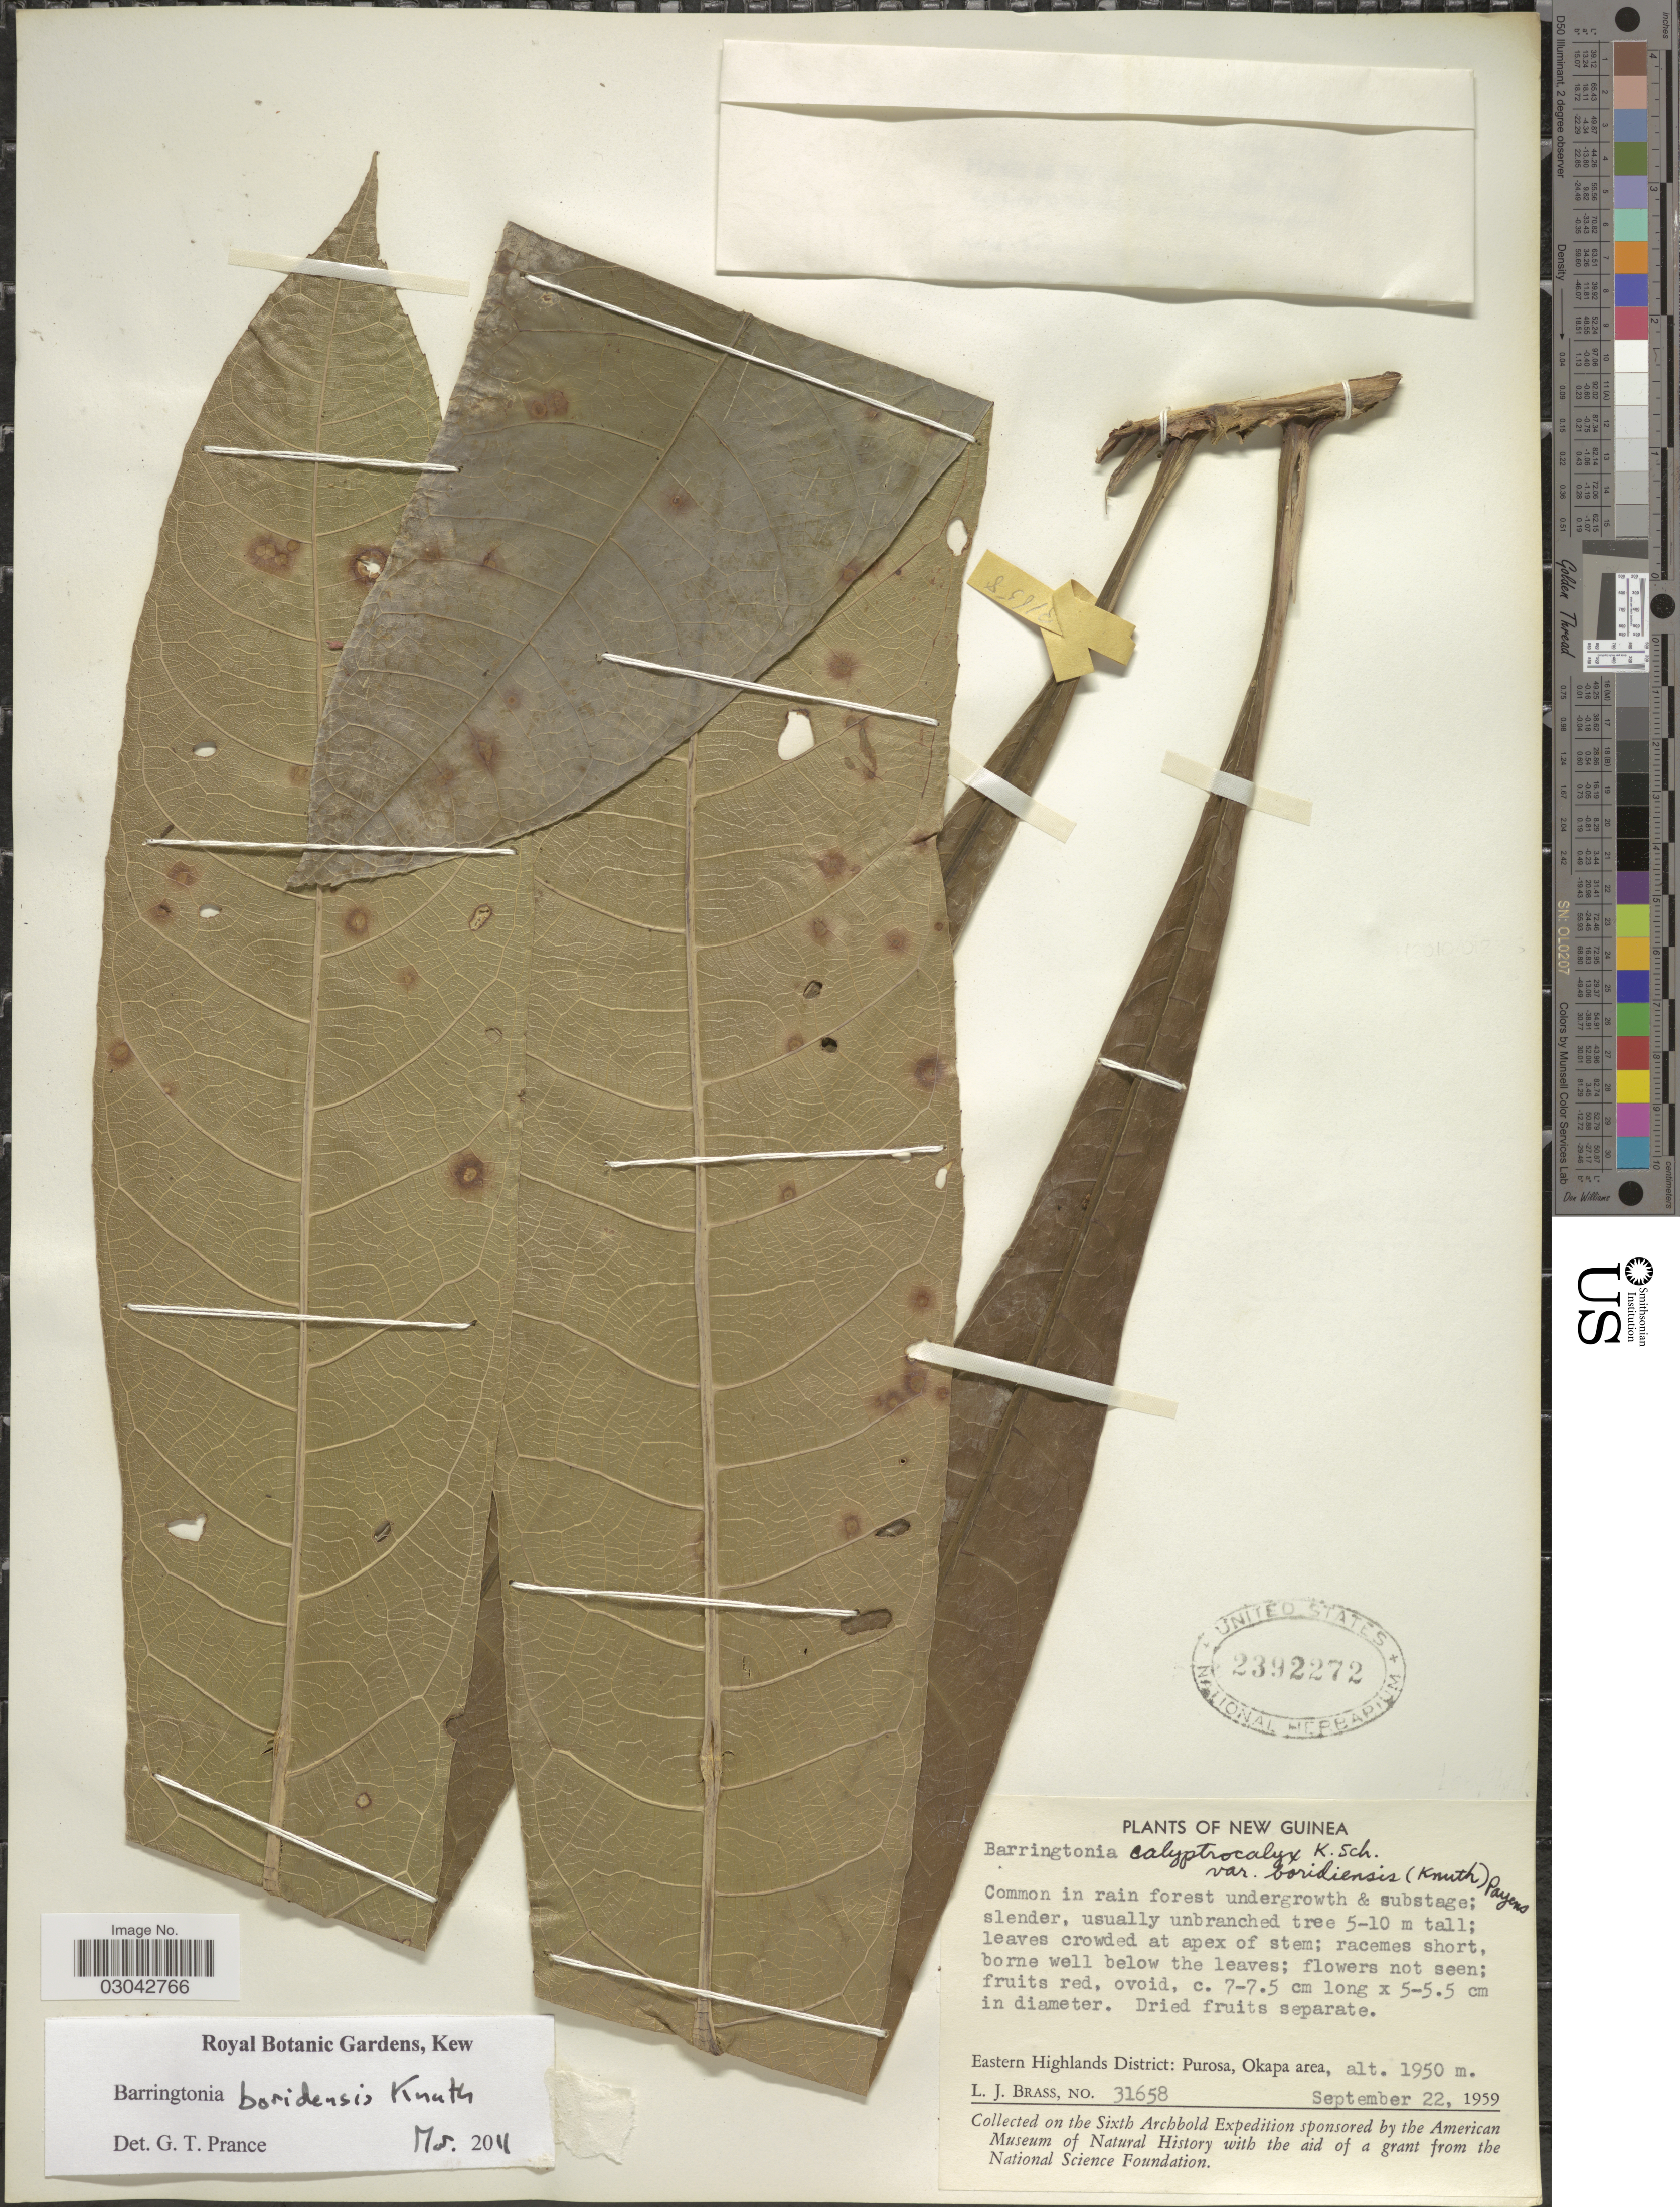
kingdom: Plantae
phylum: Tracheophyta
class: Magnoliopsida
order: Ericales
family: Lecythidaceae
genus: Barringtonia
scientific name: Barringtonia boridiensis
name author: R. Knuth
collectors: L. J. Brass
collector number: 31658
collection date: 1959-09-22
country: Papua New Guinea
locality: New Guinea. Eastern Highlands District: Purosa, Okapa area.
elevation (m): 1950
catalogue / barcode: US 2392272